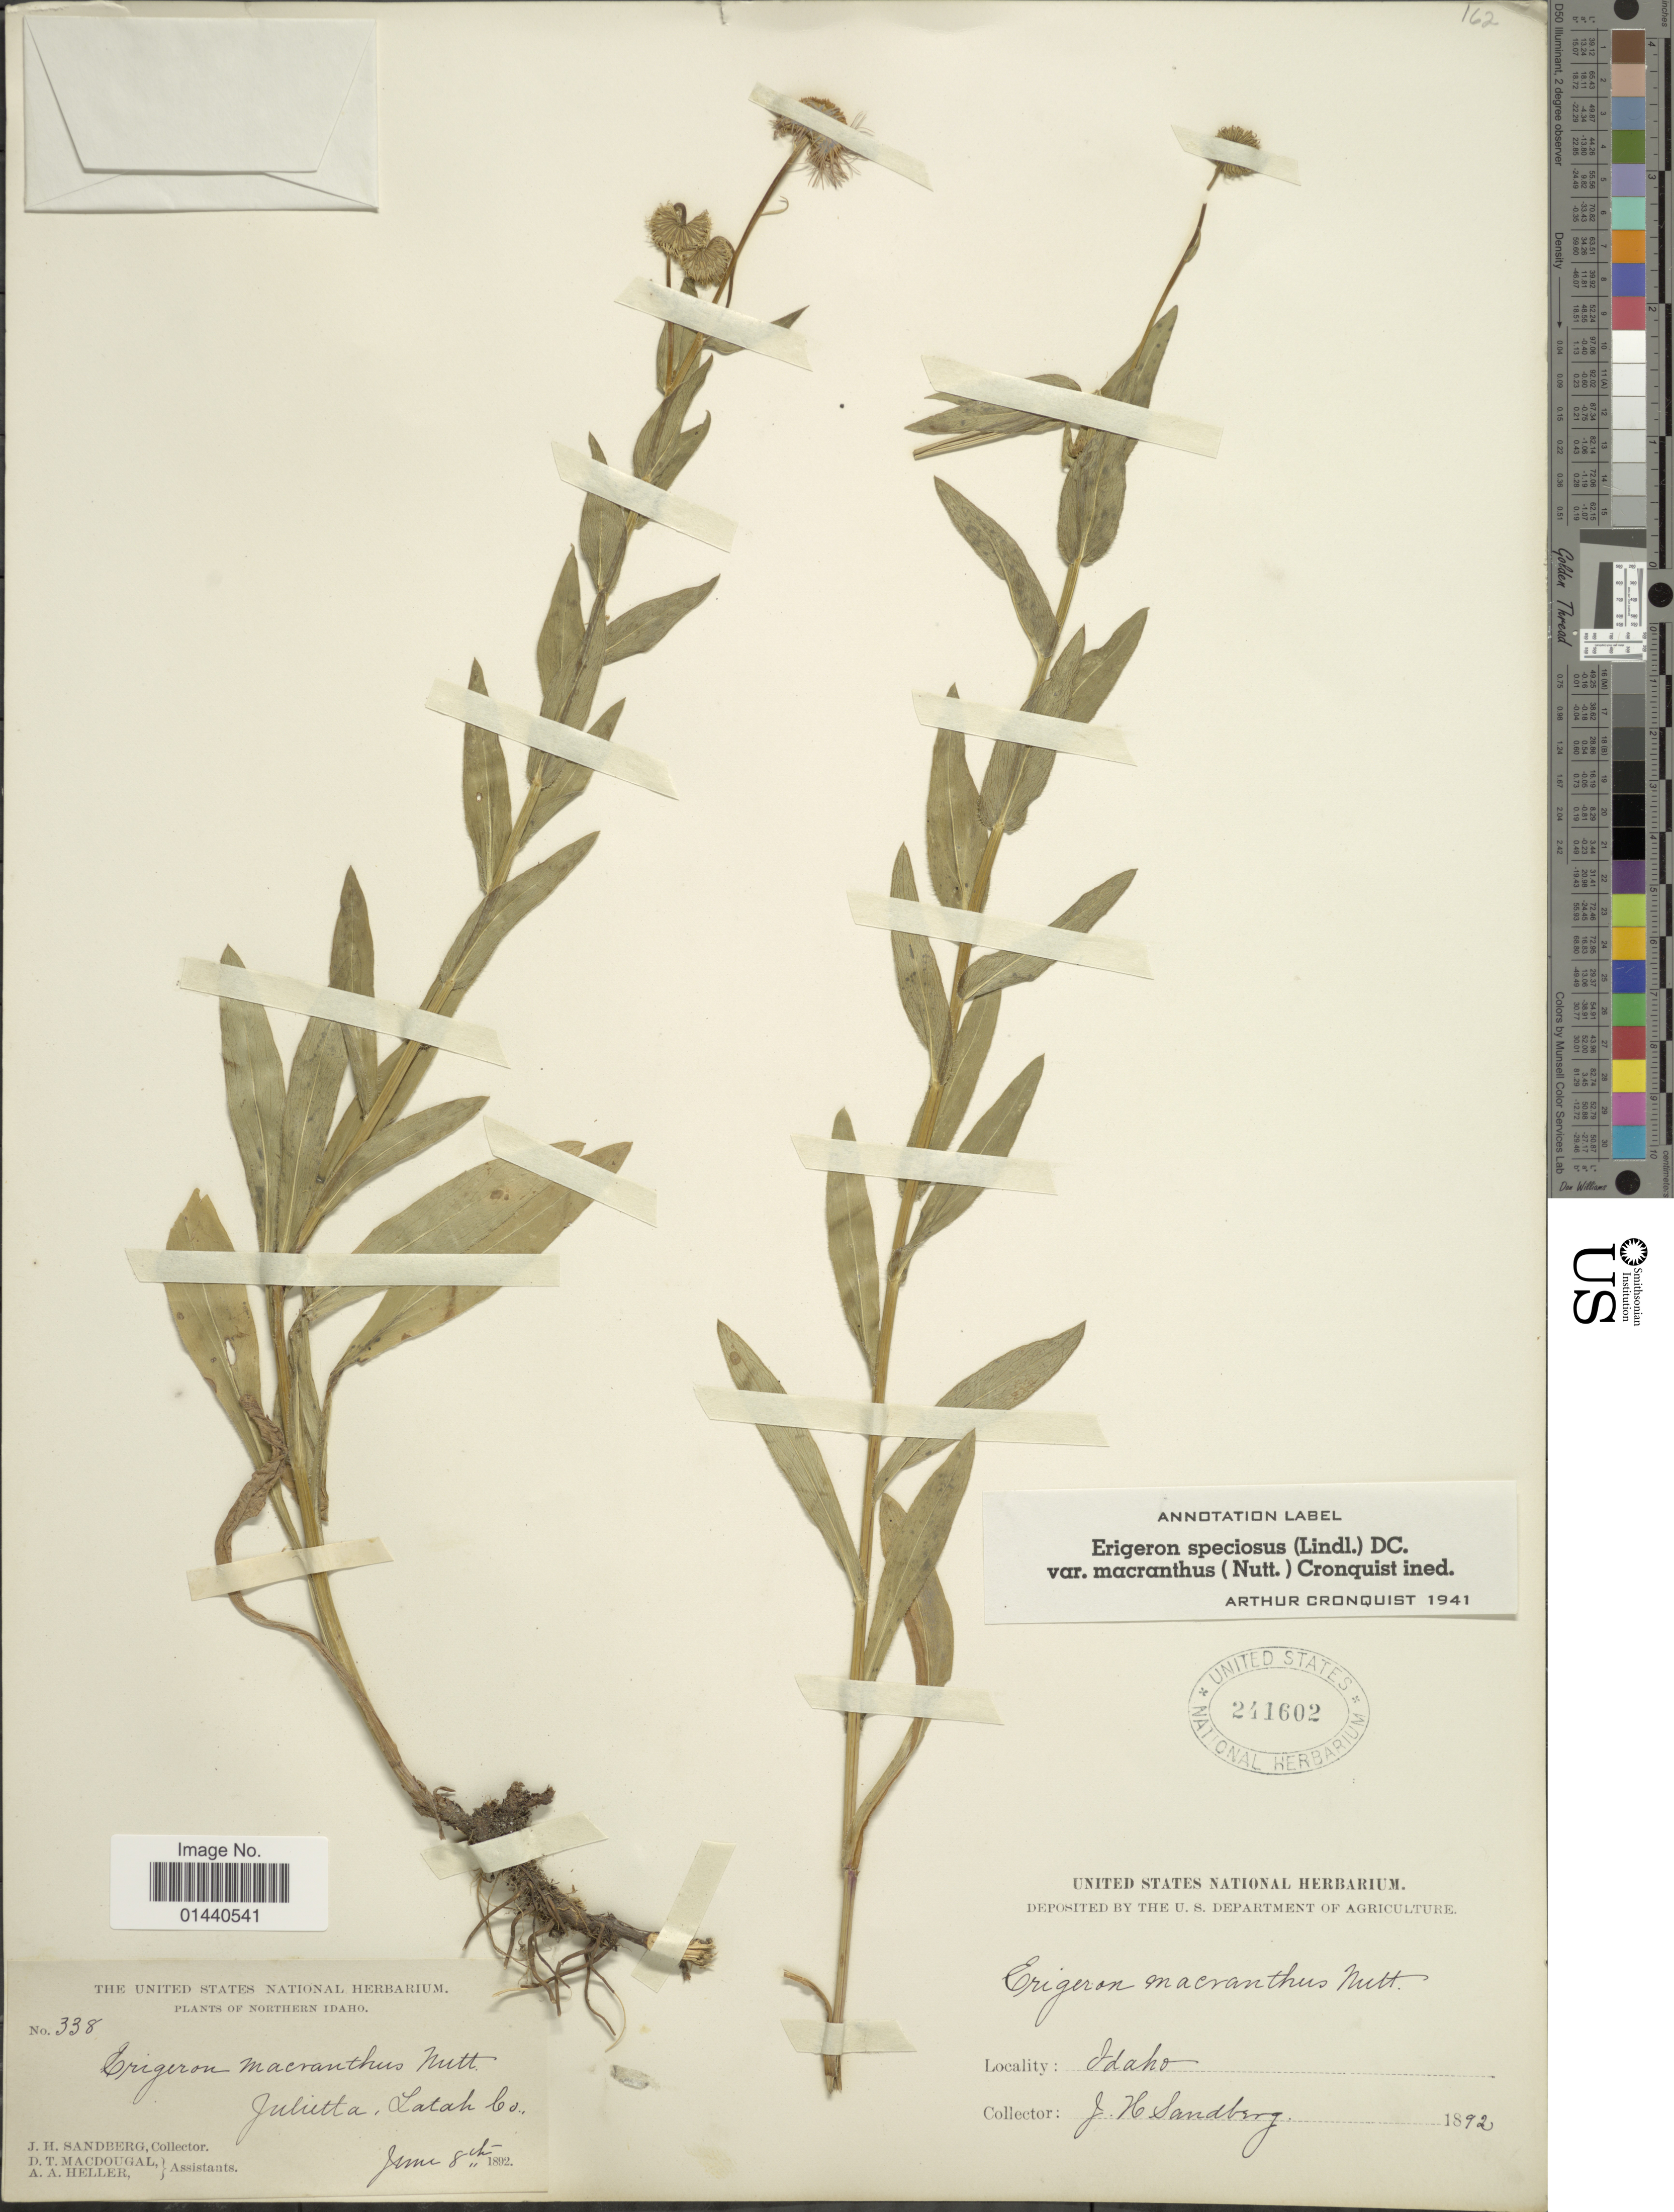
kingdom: Plantae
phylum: Tracheophyta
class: Magnoliopsida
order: Asterales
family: Asteraceae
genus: Erigeron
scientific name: Erigeron speciosus var. macranthus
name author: (Nutt.) Cronq.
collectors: J. H. Sandberg, D. T. MacDougal & A. A. Heller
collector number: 338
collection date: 1892-06-08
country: United States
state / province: Idaho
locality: Julietta, Latah Co.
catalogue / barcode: US 241602